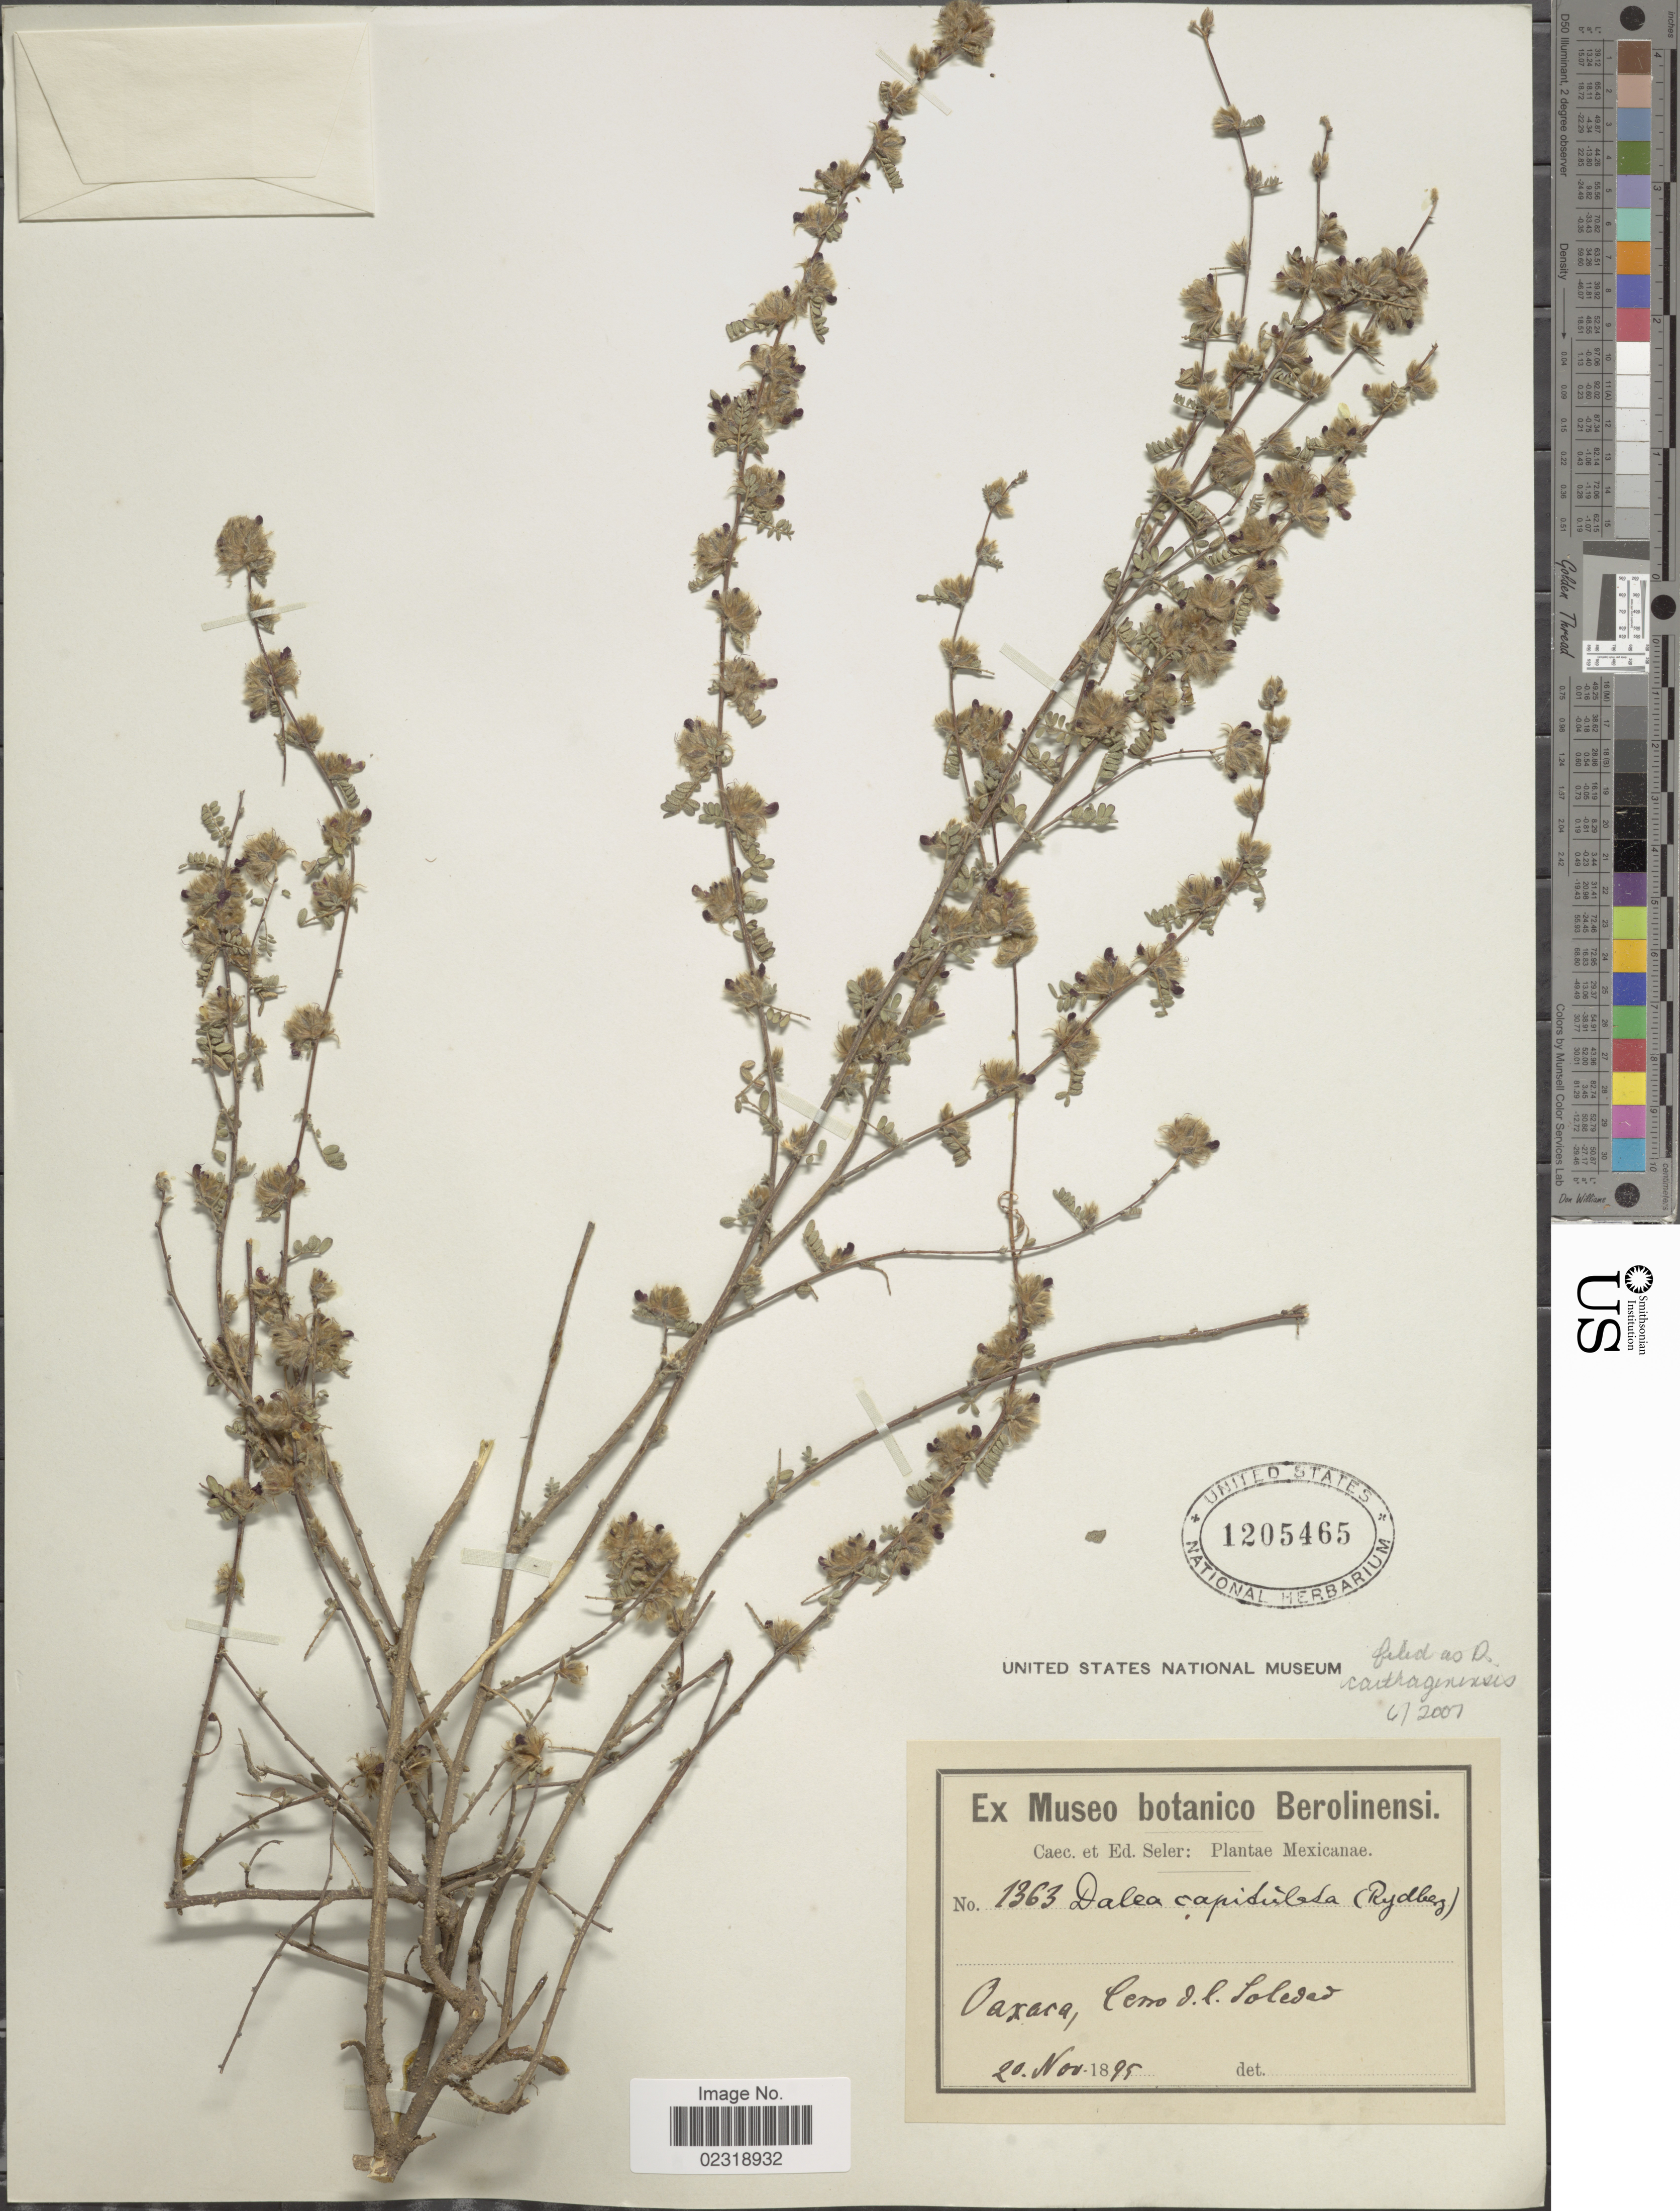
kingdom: Plantae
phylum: Tracheophyta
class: Magnoliopsida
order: Fabales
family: Fabaceae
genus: Dalea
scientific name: Dalea carthagenensis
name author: (Jacq.) J.F. Macbr.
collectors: ex Caec. et Ed Seler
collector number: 1363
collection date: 1895-11-20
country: Mexico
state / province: Oaxaca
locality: Cerro d. l. Soledad.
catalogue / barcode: US 1205465